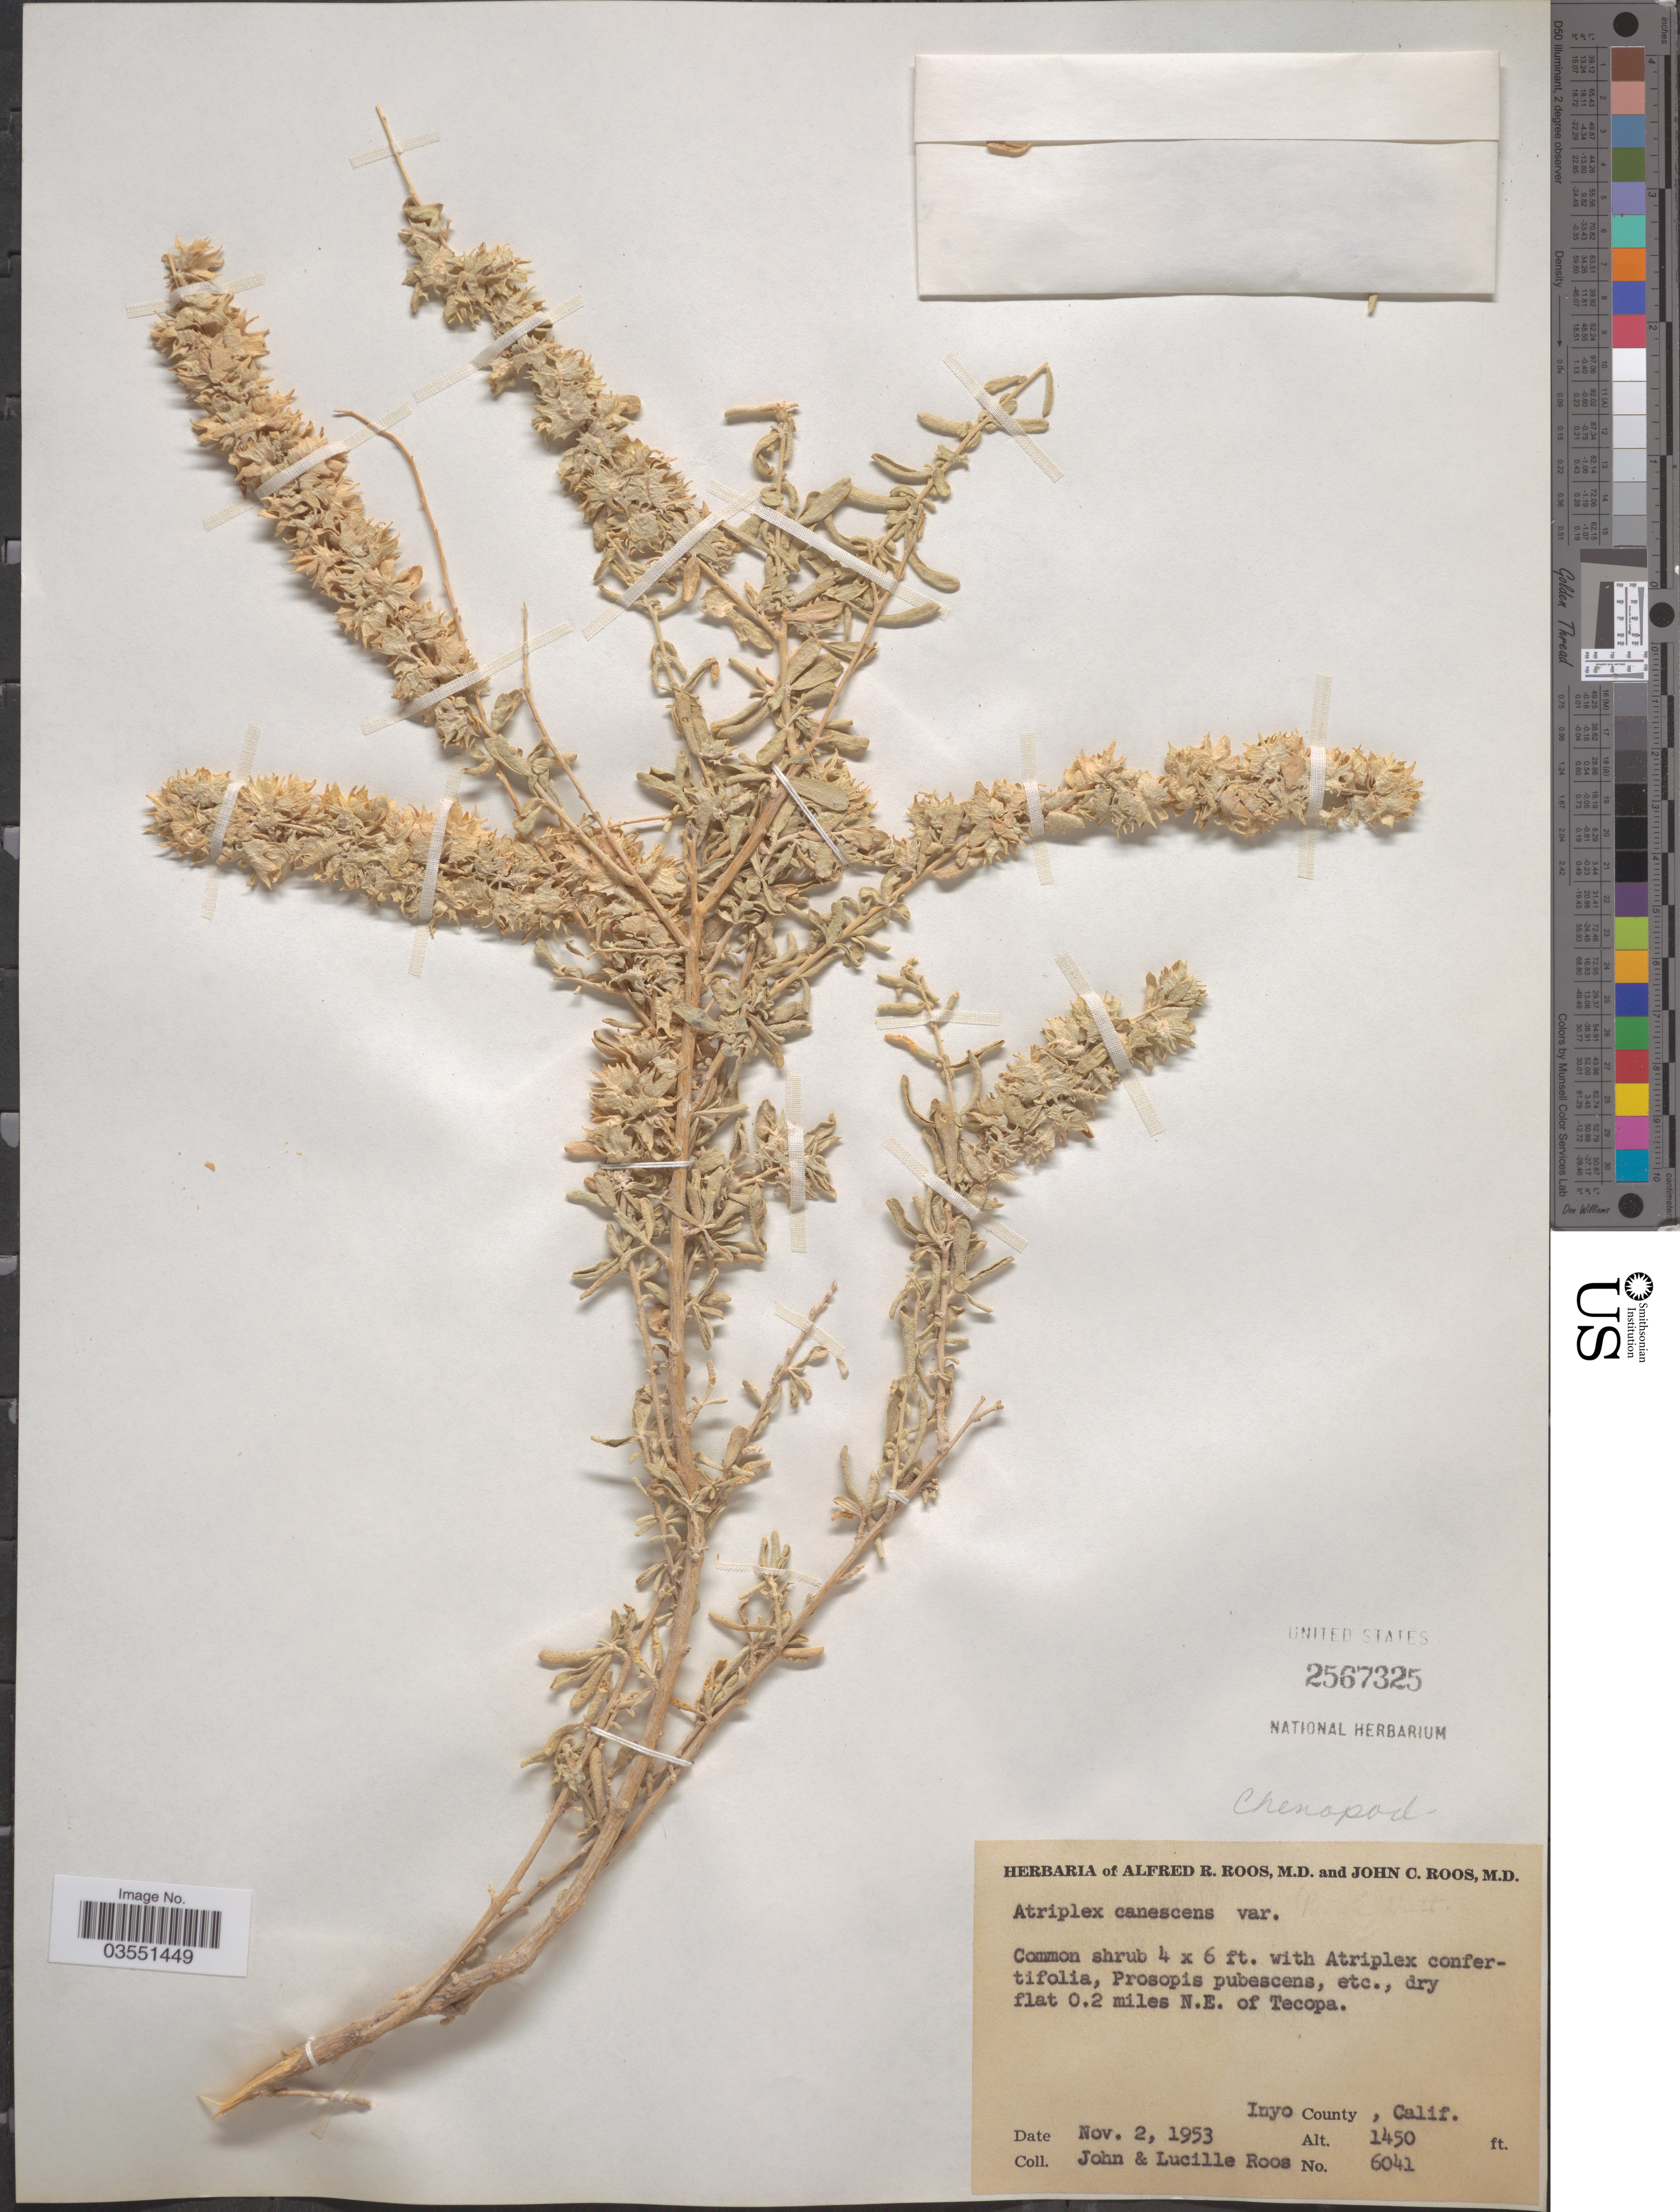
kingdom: Plantae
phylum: Tracheophyta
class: Magnoliopsida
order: Caryophyllales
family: Amaranthaceae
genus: Atriplex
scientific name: Atriplex canescens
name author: (Pursh) Nutt.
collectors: J. C. Roos & L. Roos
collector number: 6041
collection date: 1953-11-02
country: United States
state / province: California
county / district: Inyo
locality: Dry flat 0.2 miles N.E. of Tecopa. Inyo County.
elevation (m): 442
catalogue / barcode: US 2567325